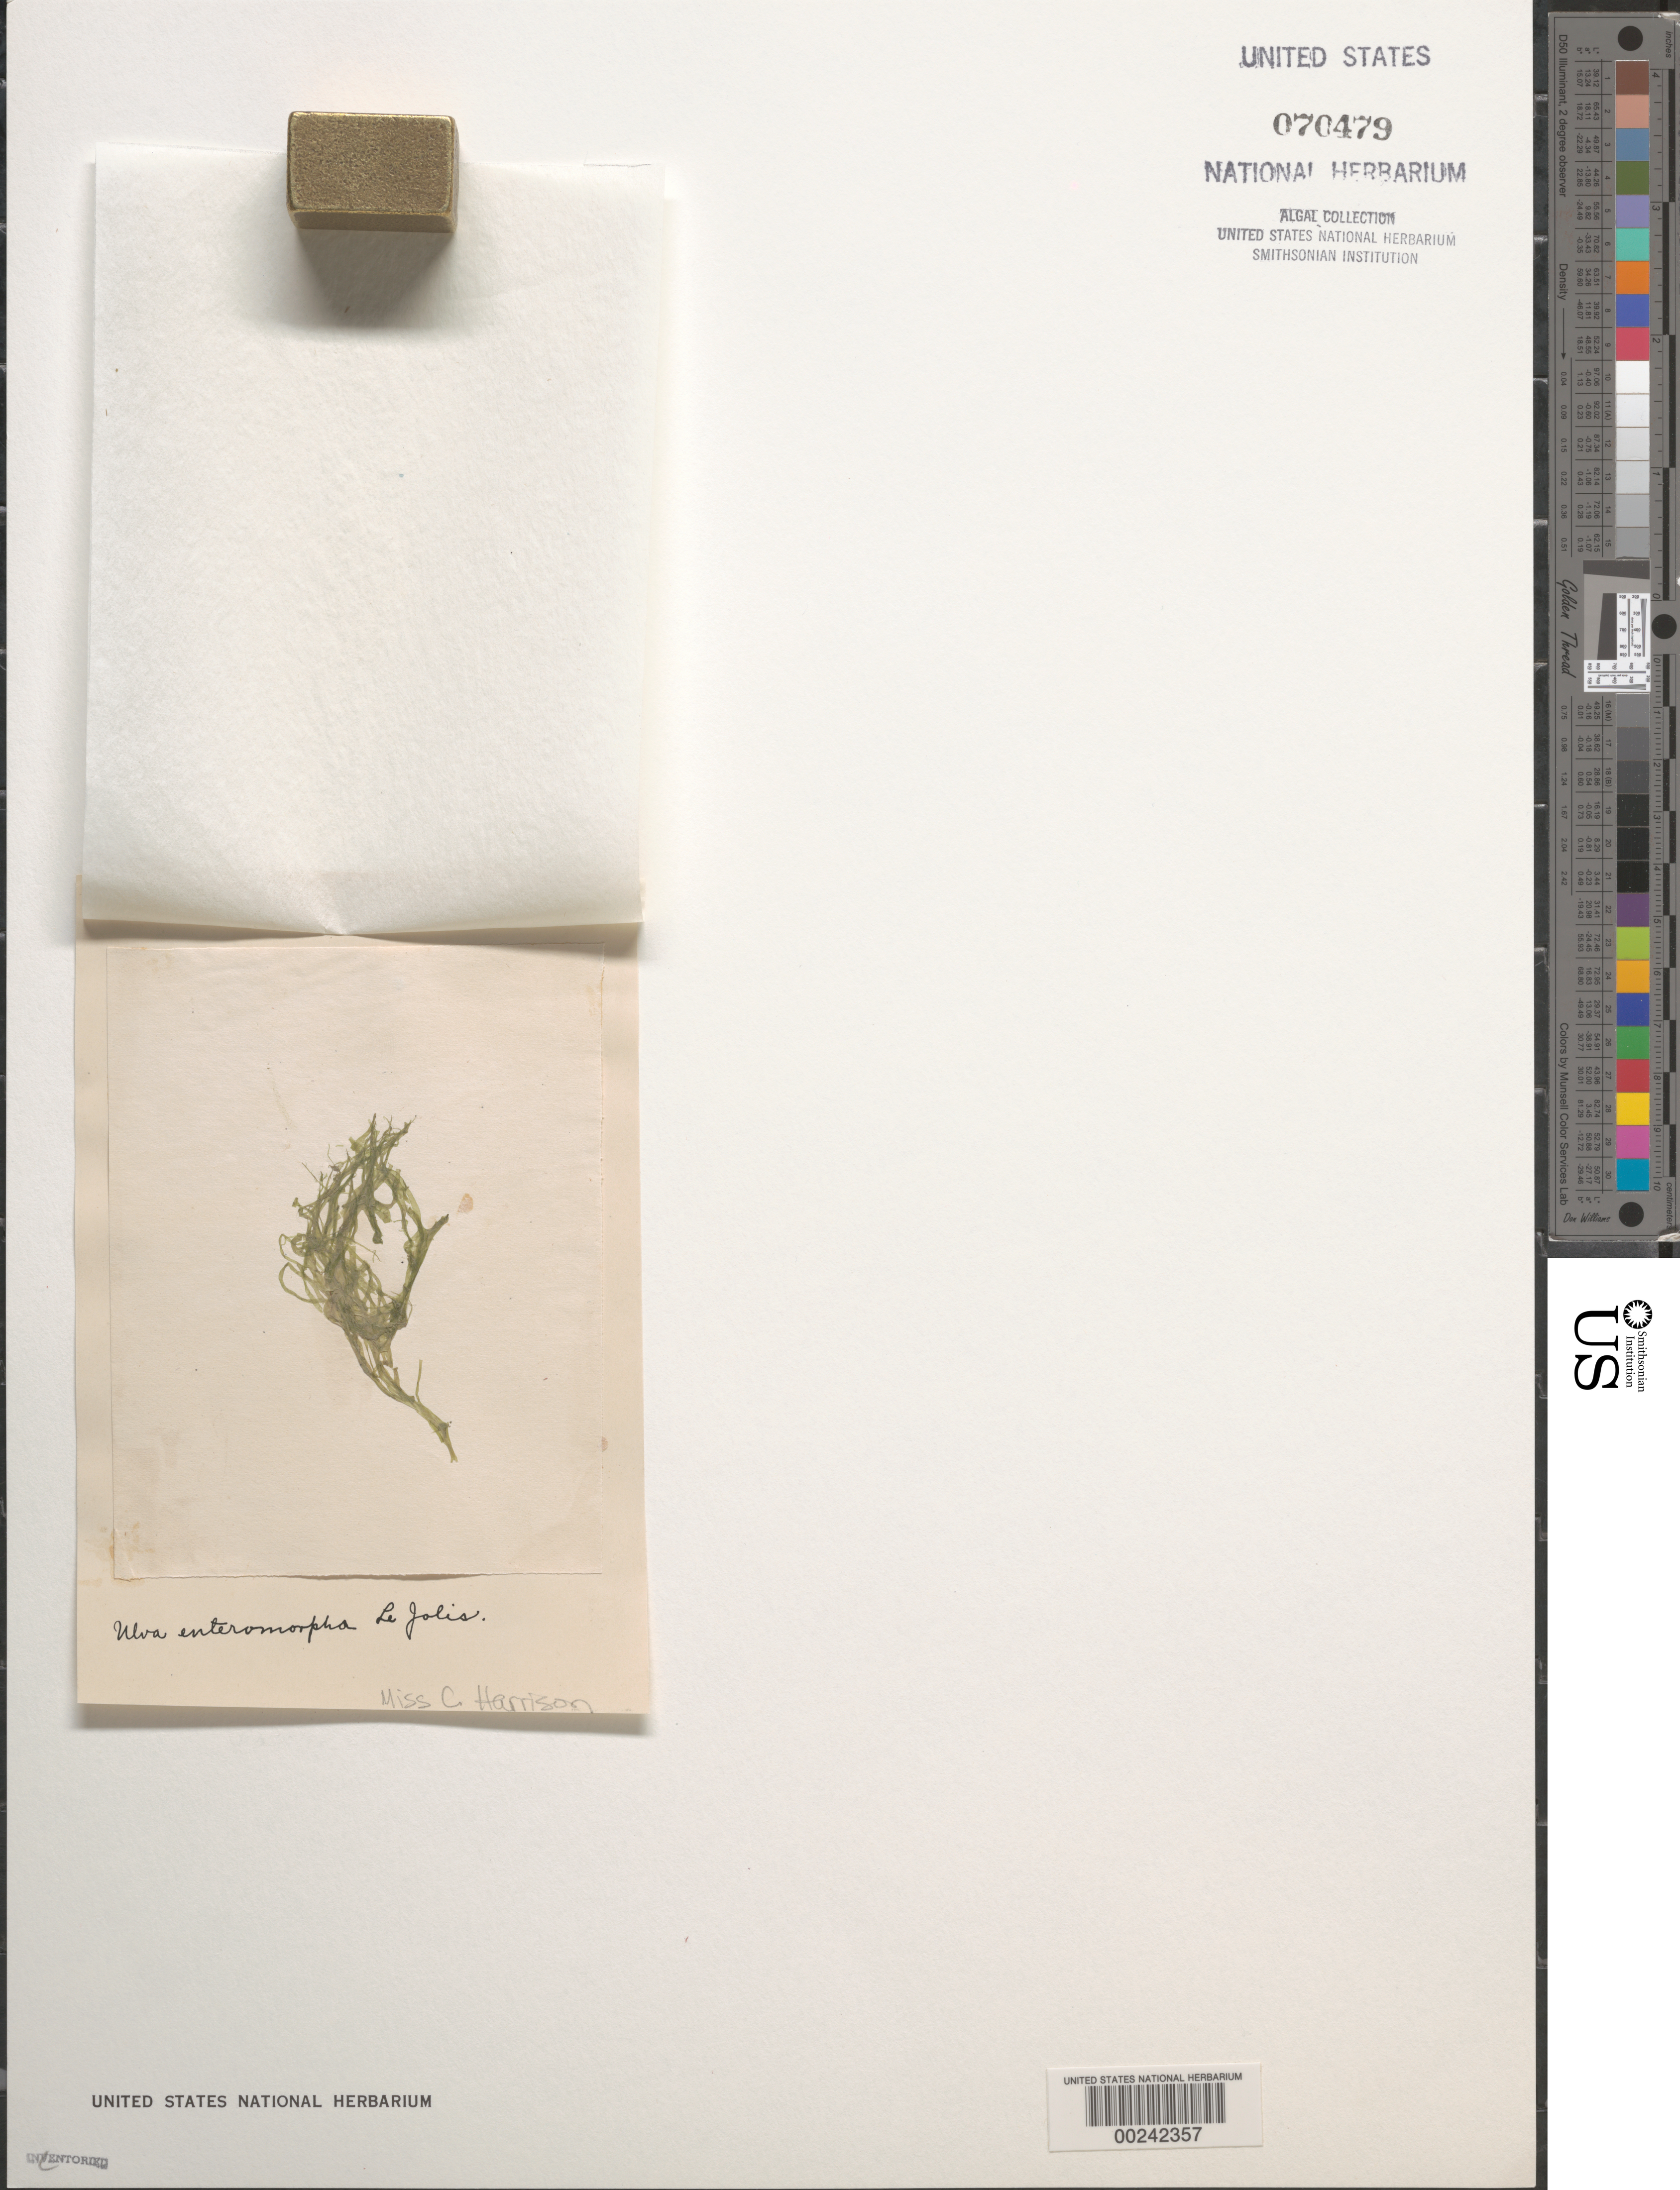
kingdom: Plantae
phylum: Chlorophyta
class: Ulvophyceae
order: Ulvales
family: Ulvaceae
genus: Ulva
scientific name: Ulva enteromorpha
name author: Le Jol.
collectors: C. Harrison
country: United States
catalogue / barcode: US 70479